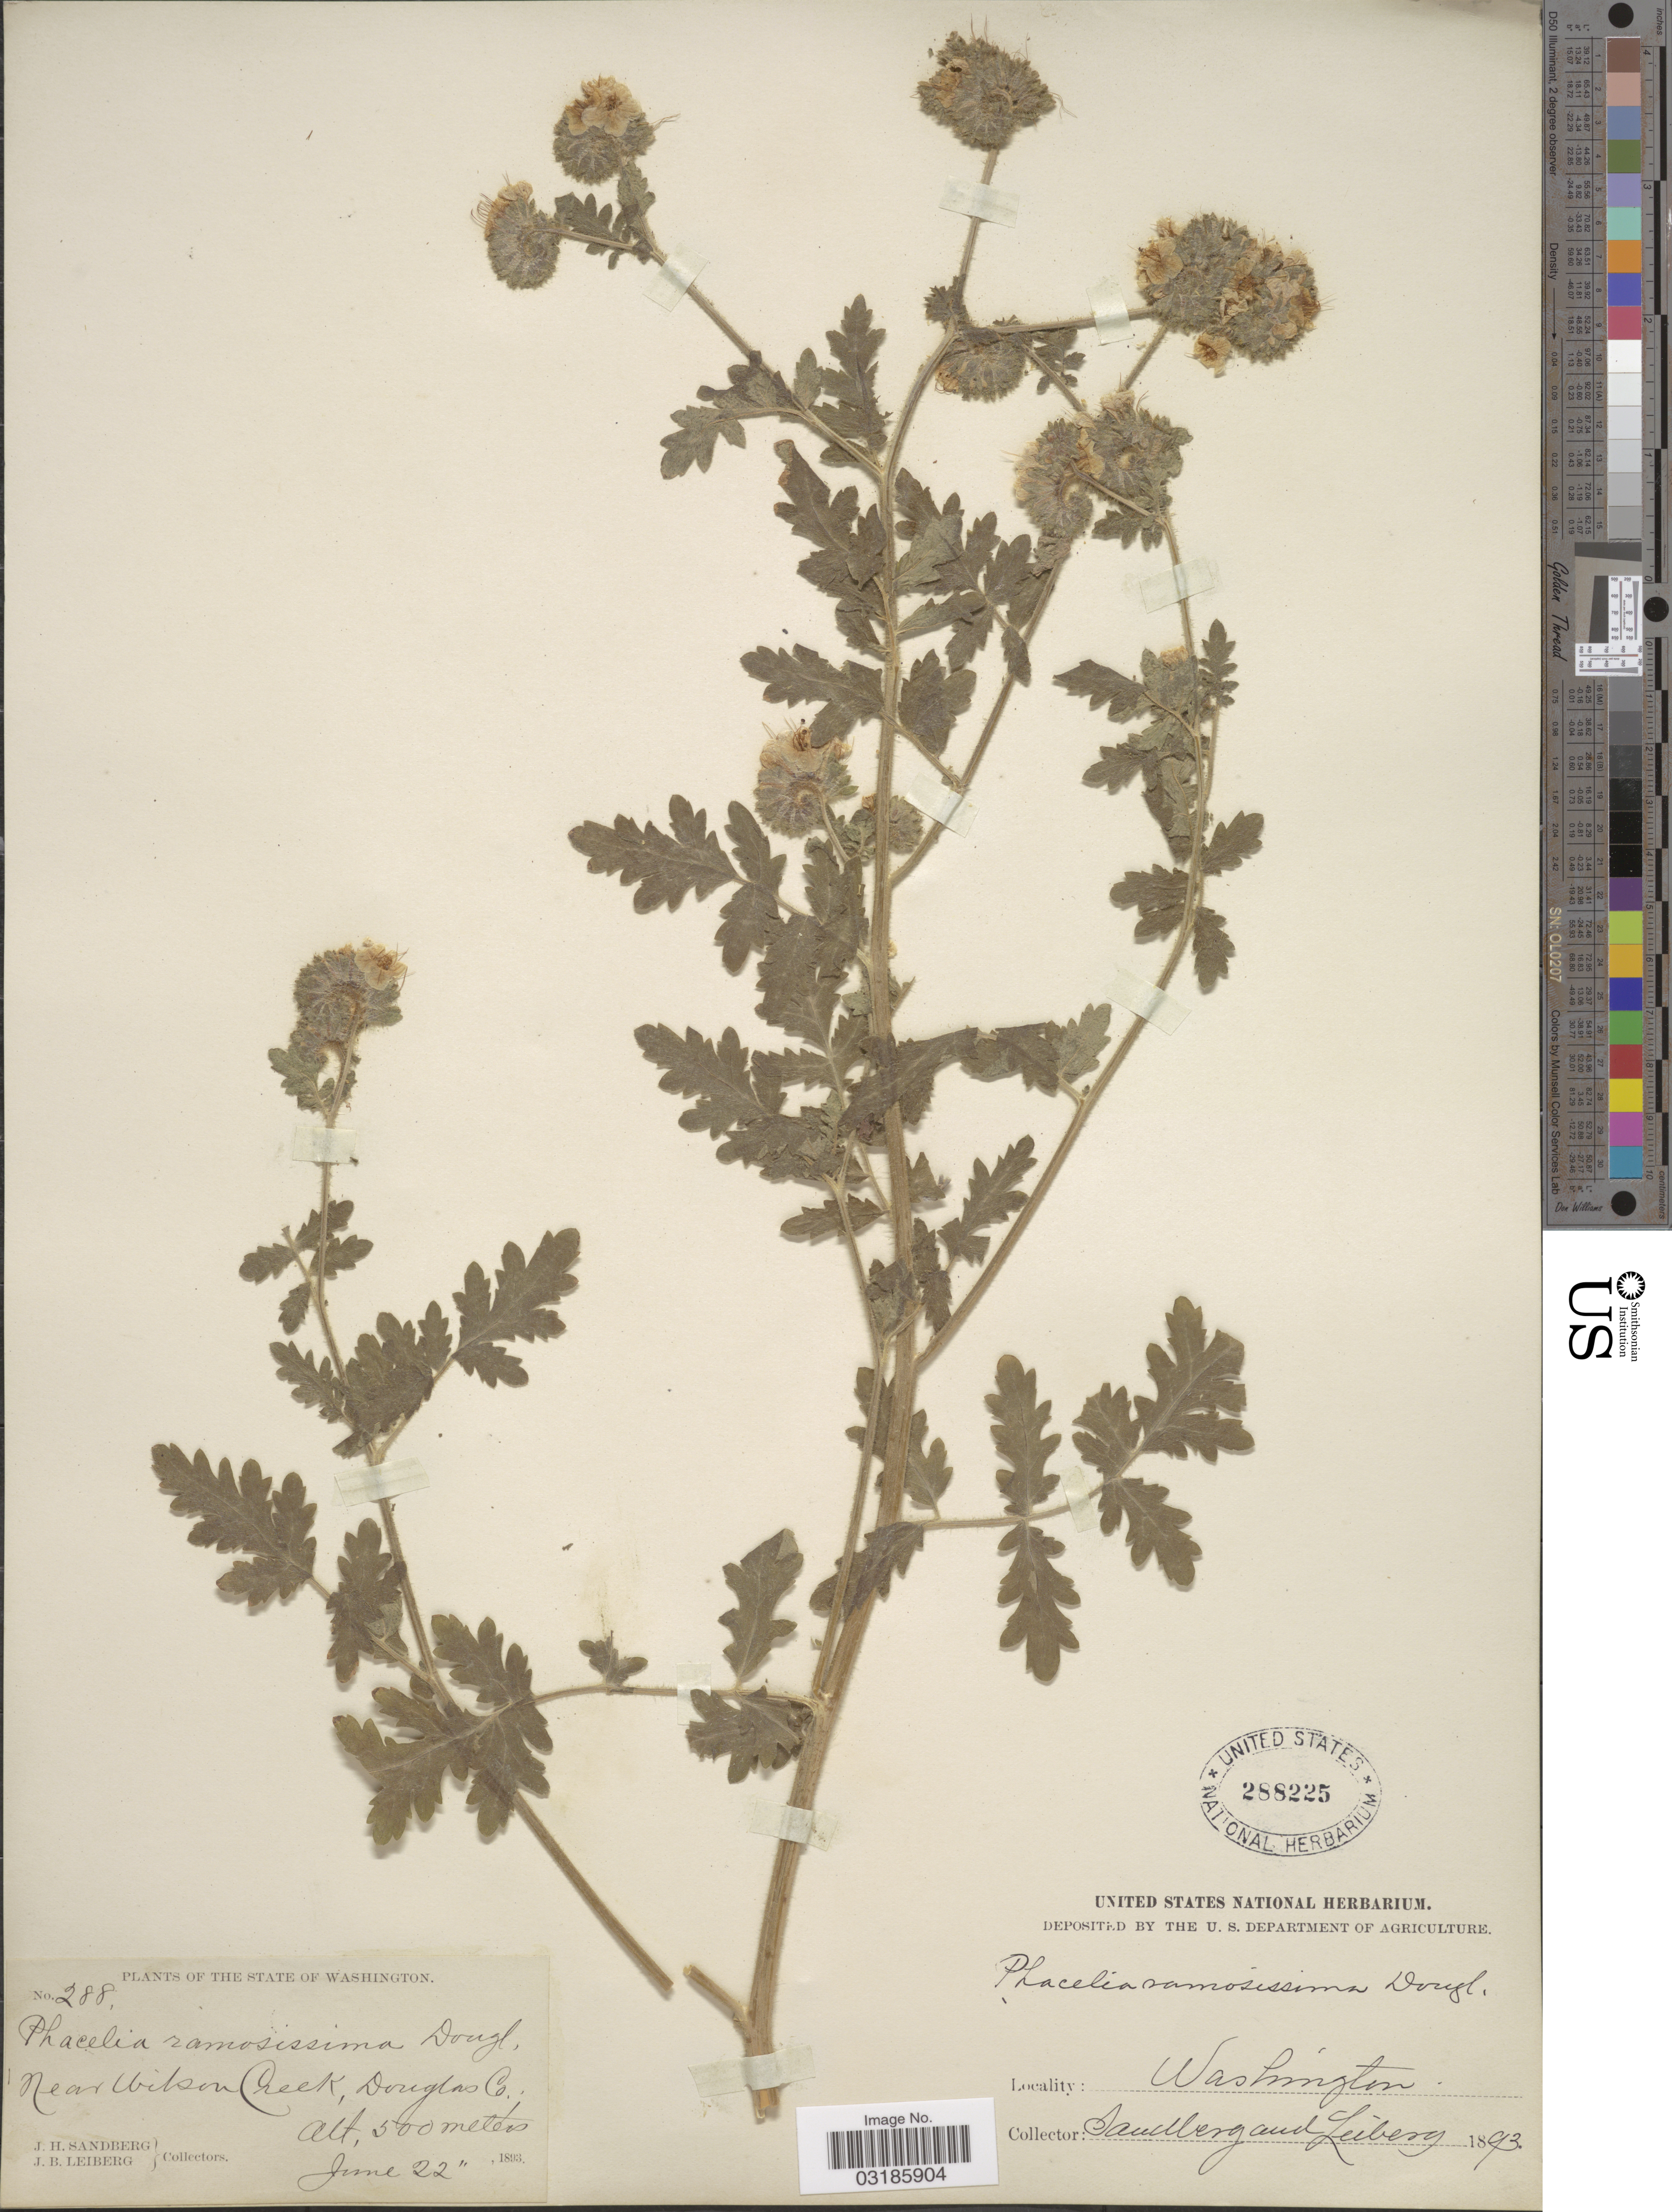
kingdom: Plantae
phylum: Tracheophyta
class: Magnoliopsida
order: Boraginales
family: Hydrophyllaceae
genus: Phacelia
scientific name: Phacelia ramosissima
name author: Douglas ex Lehm.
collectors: J. H. Sandberg & J. B. Leiberg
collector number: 288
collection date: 1893-06-22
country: United States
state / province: Washington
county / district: Douglas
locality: Near Wilson Creek, Douglas Co.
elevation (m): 500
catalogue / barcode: US 288225